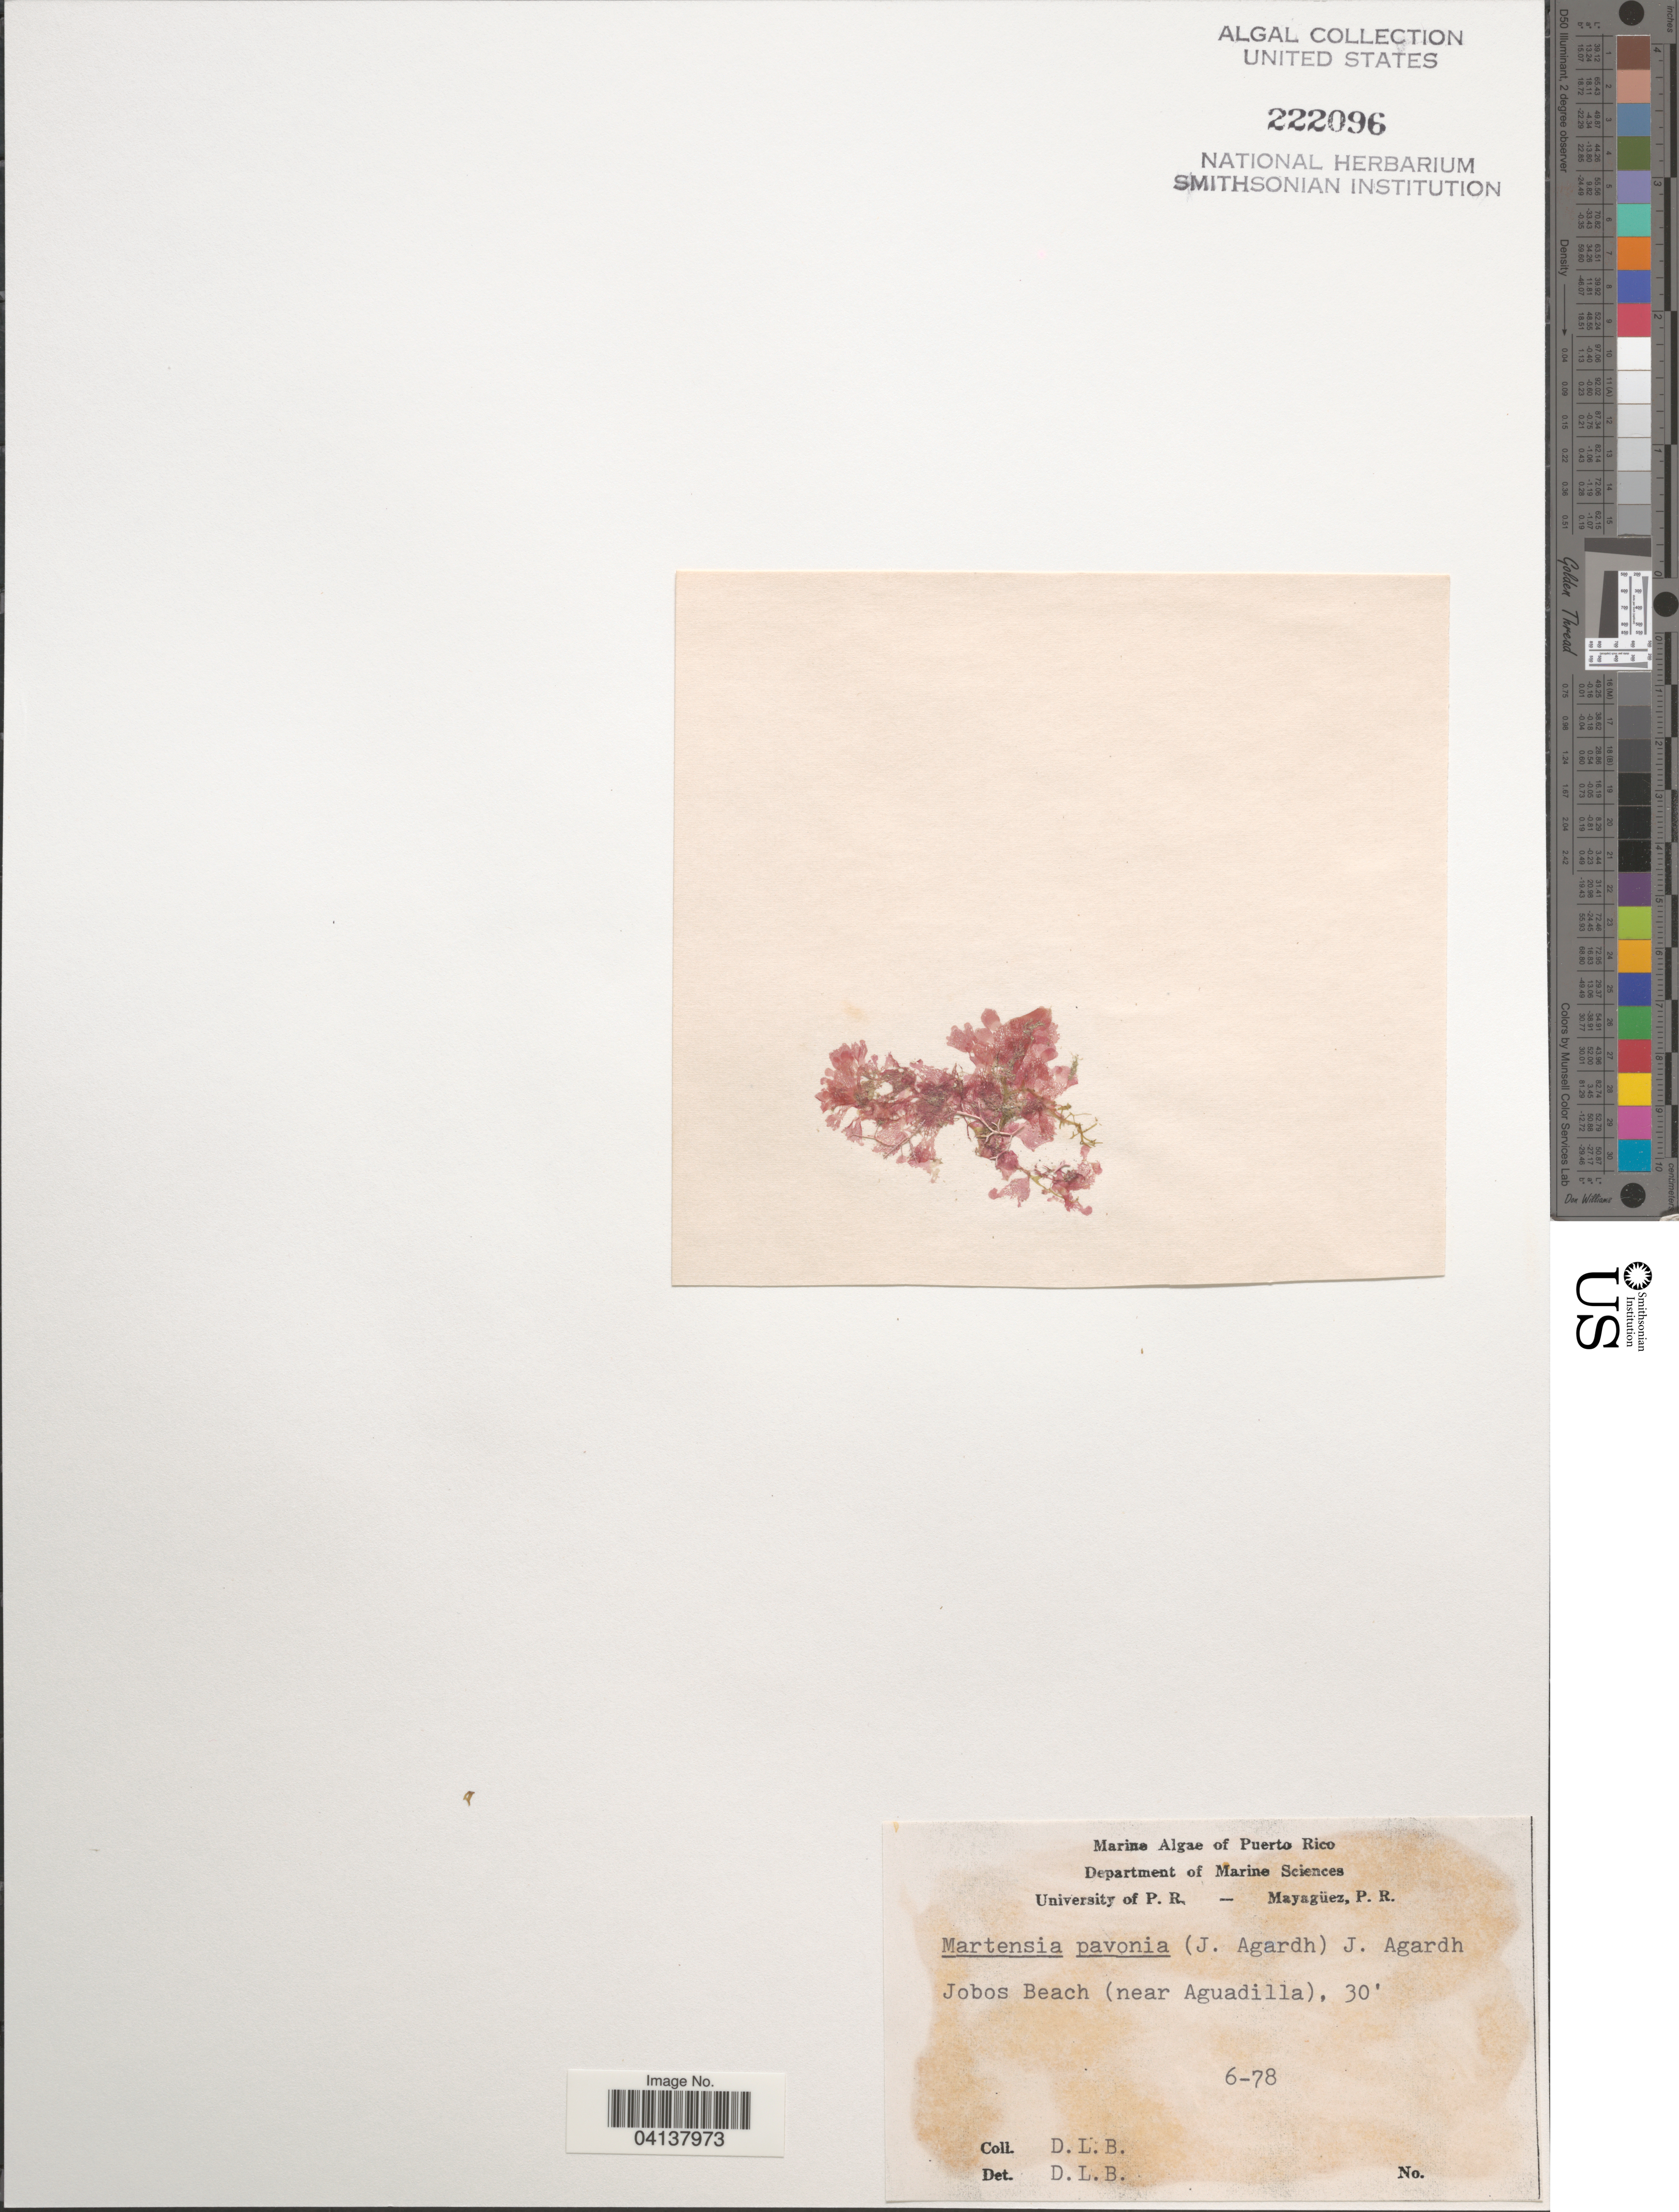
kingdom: Plantae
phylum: Rhodophyta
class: Florideophyceae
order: Ceramiales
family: Delesseriaceae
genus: Martensia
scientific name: Martensia pavonia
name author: (J. Agardh) J. Agardh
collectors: D. L. B.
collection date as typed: Transcribed d/m/y: /6/78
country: Puerto Rico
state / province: Aguadilla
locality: Jobos Beach (near Aguadilla).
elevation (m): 9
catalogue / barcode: US 222096